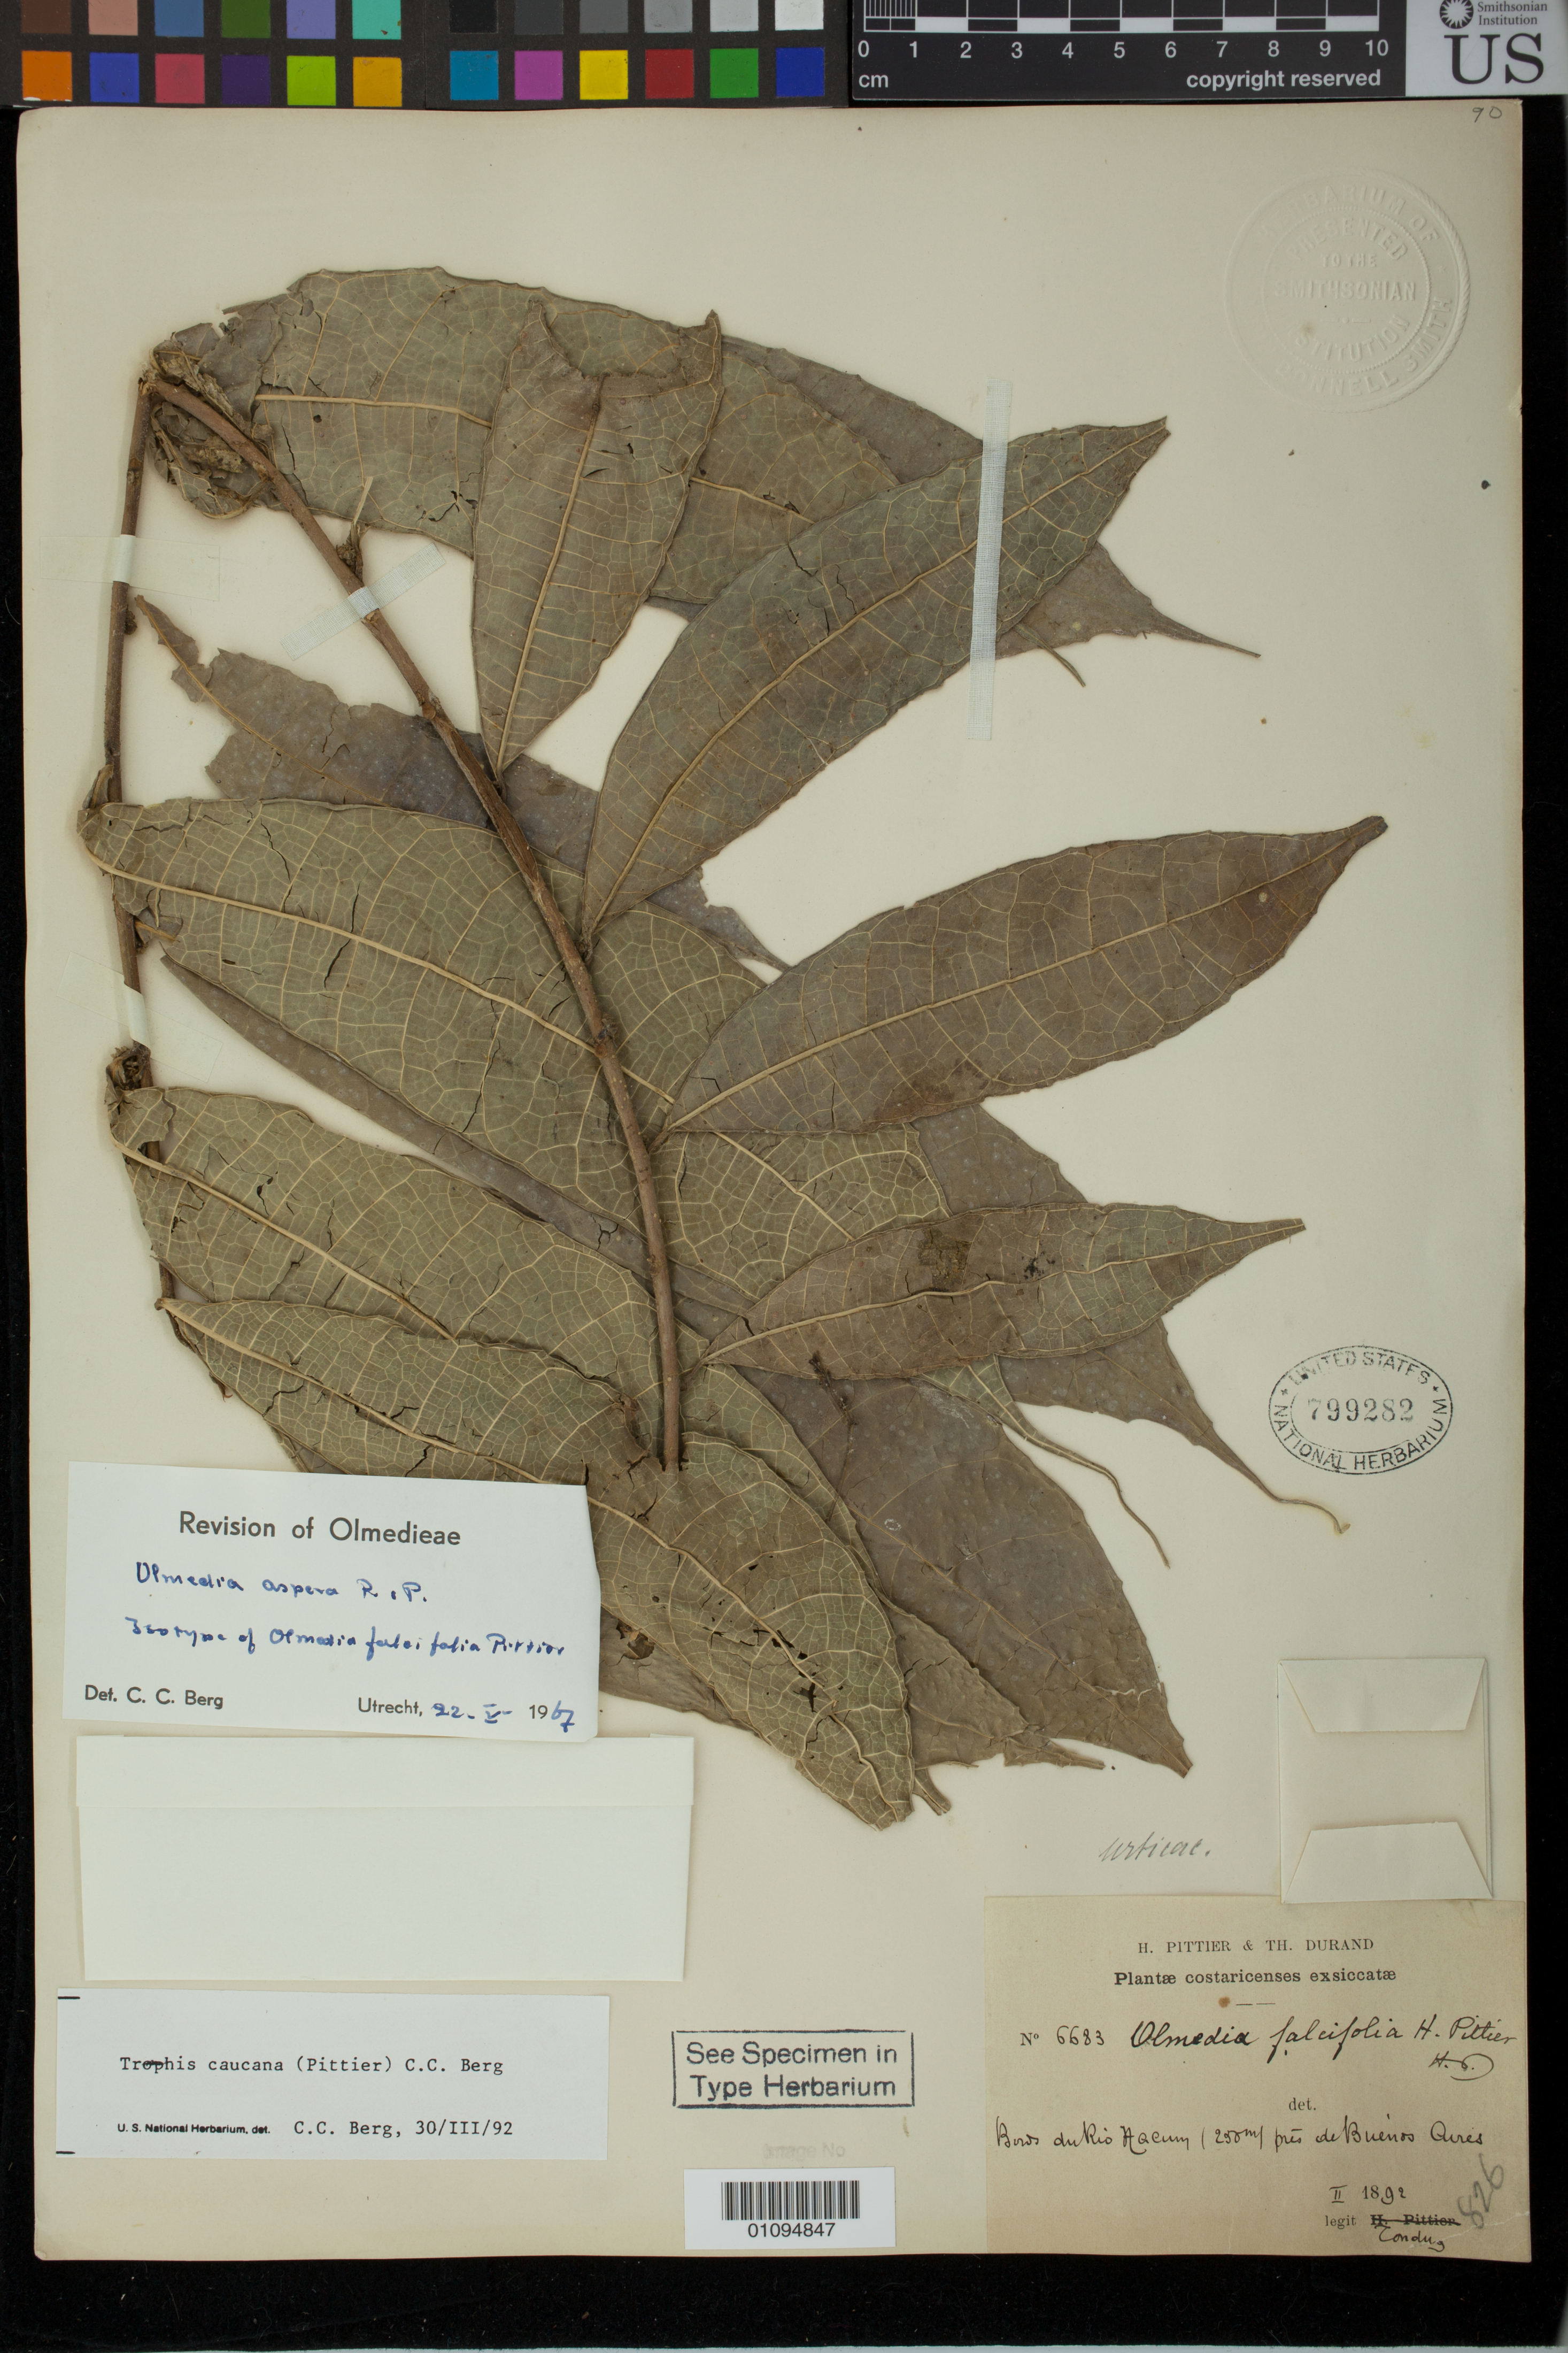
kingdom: Plantae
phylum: Tracheophyta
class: Magnoliopsida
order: Rosales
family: Moraceae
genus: Olmedia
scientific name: Olmedia falcifolia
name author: Pittier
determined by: Pittier, Henri F.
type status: Isotype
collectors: A. Tonduz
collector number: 6683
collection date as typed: Feb 1892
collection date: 1892-02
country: Costa Rica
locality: Rio Hacum, pres de Buenos Aires.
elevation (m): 250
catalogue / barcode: US 799282